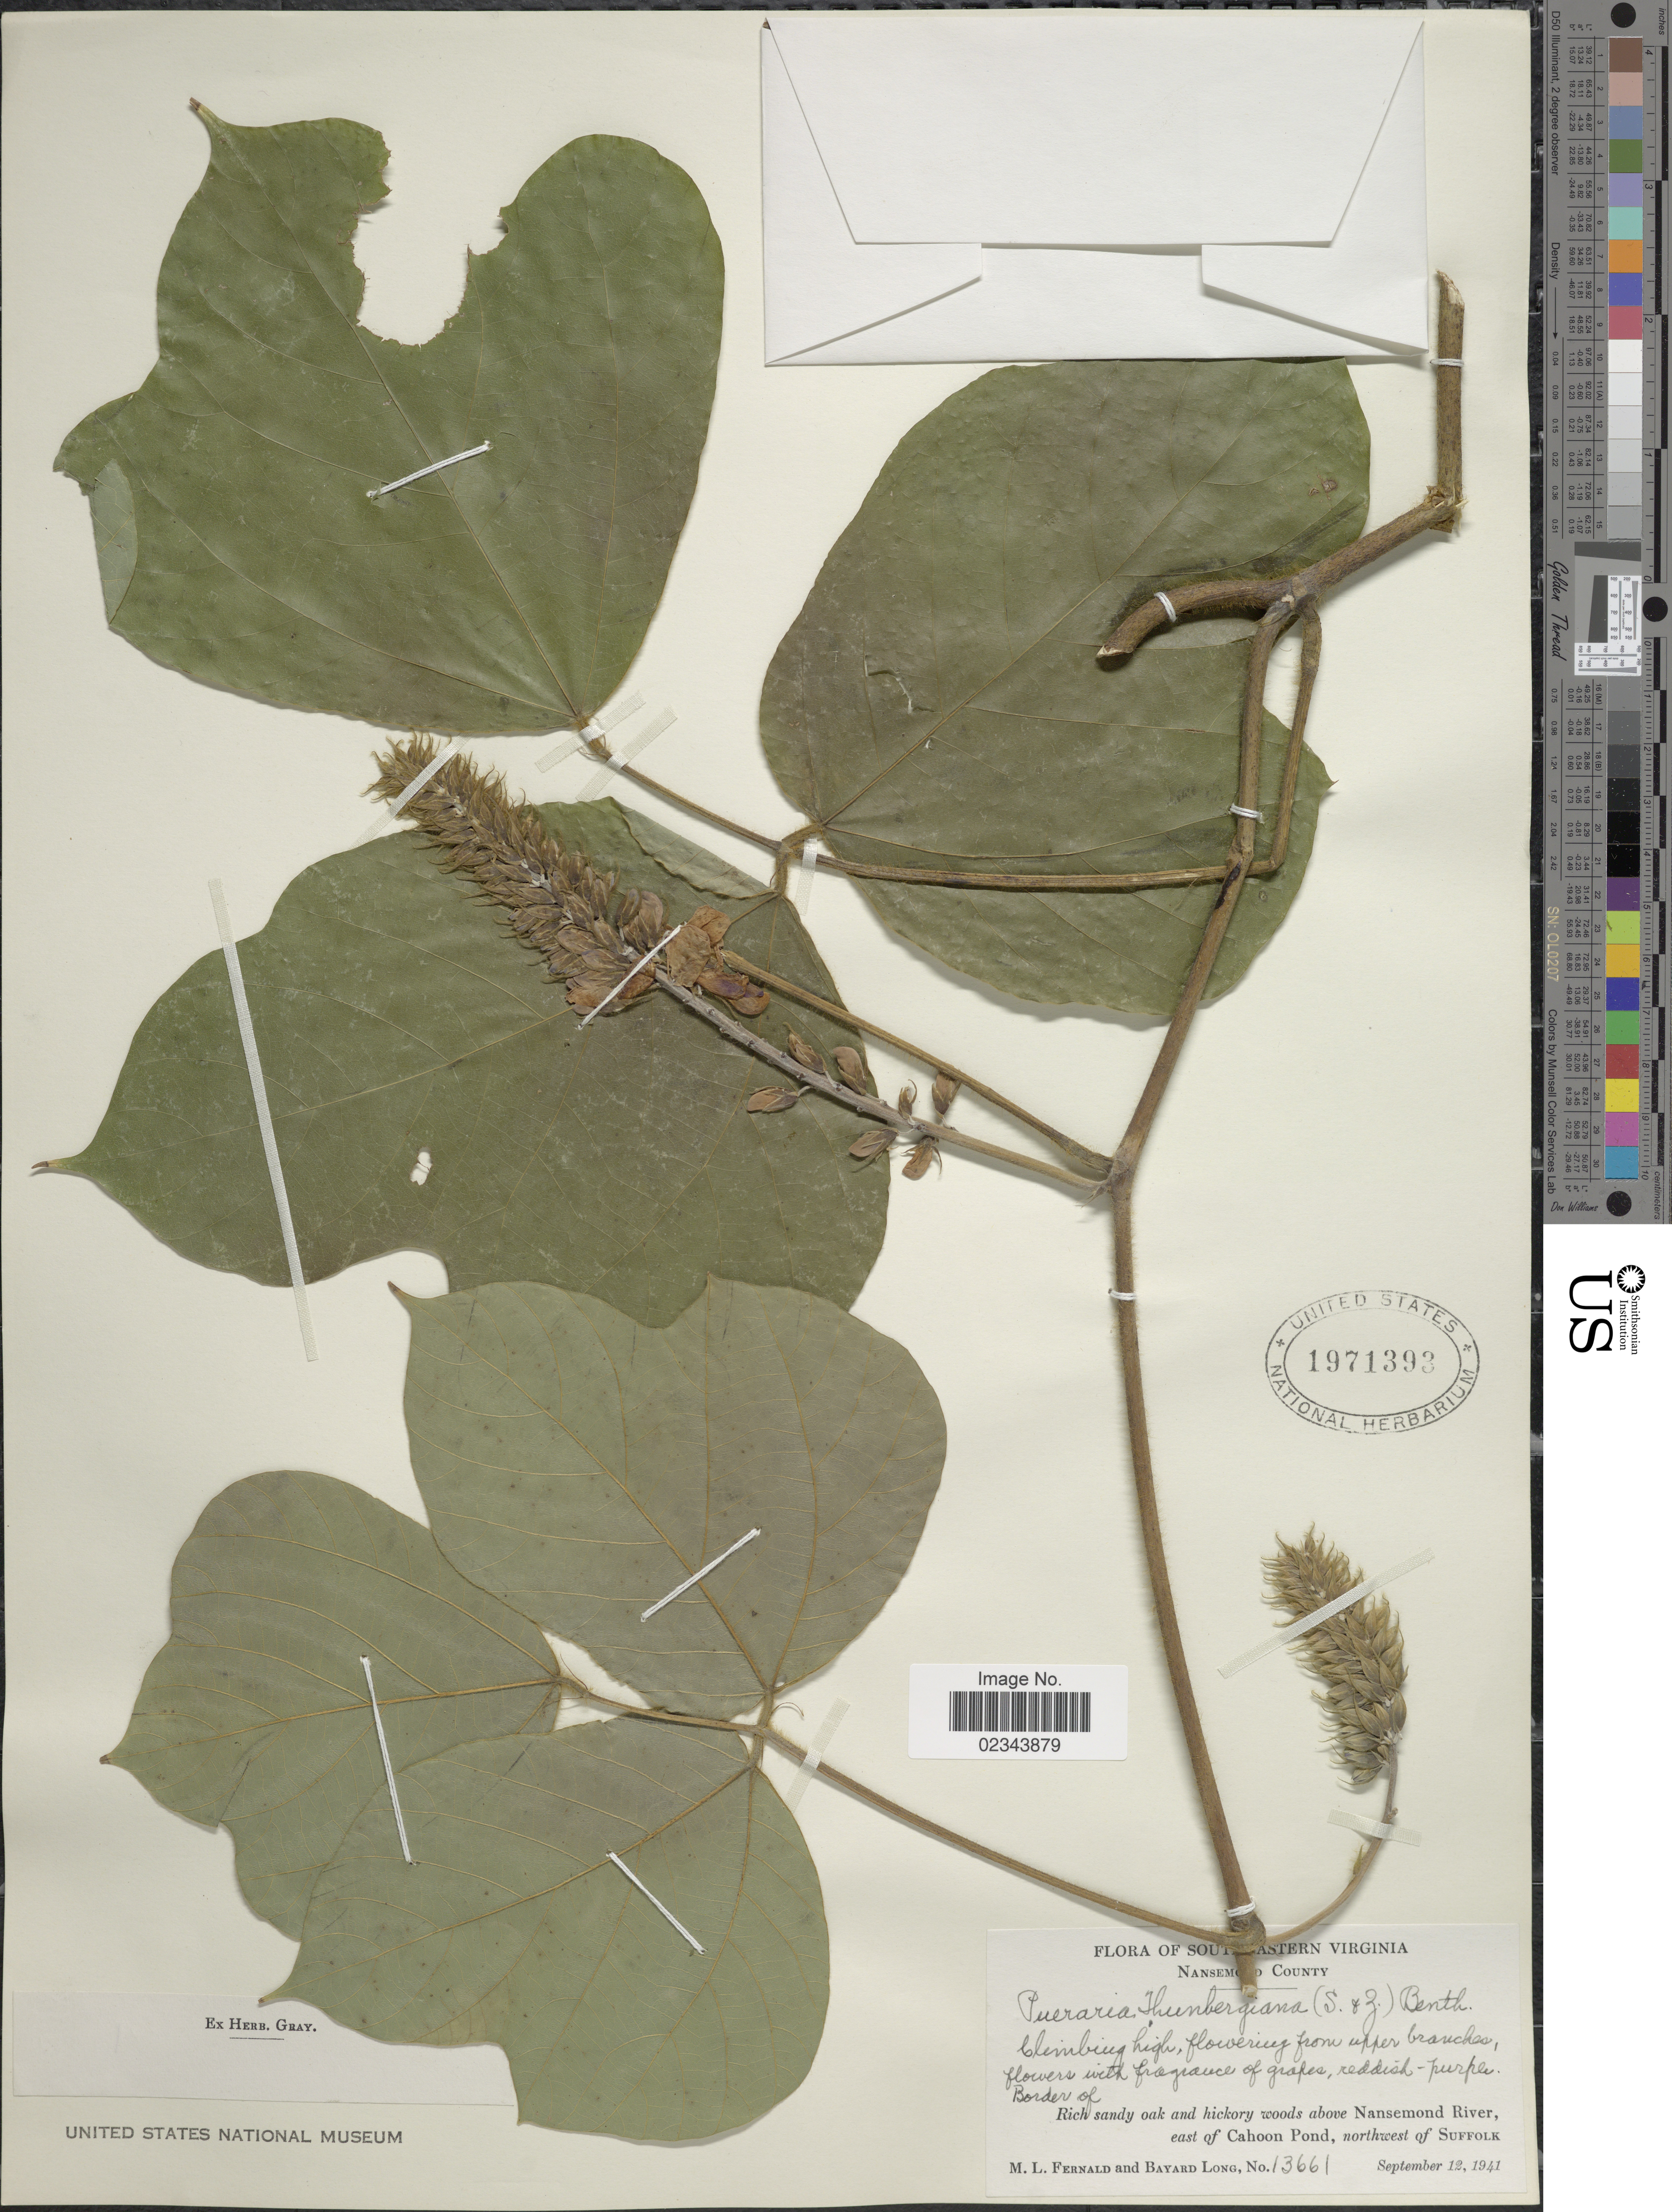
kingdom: Plantae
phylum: Tracheophyta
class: Magnoliopsida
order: Fabales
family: Fabaceae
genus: Pueraria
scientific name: Pueraria lobata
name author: (Willd.) Ohwi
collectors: M. L. Fernald & B. Long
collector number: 13661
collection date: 1941-09-12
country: United States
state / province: Virginia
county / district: City of Suffolk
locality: Southeastern Virginia.Border of above Suffolk River E of Cahoon Pond NE of Suffolk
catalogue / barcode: US 1971393